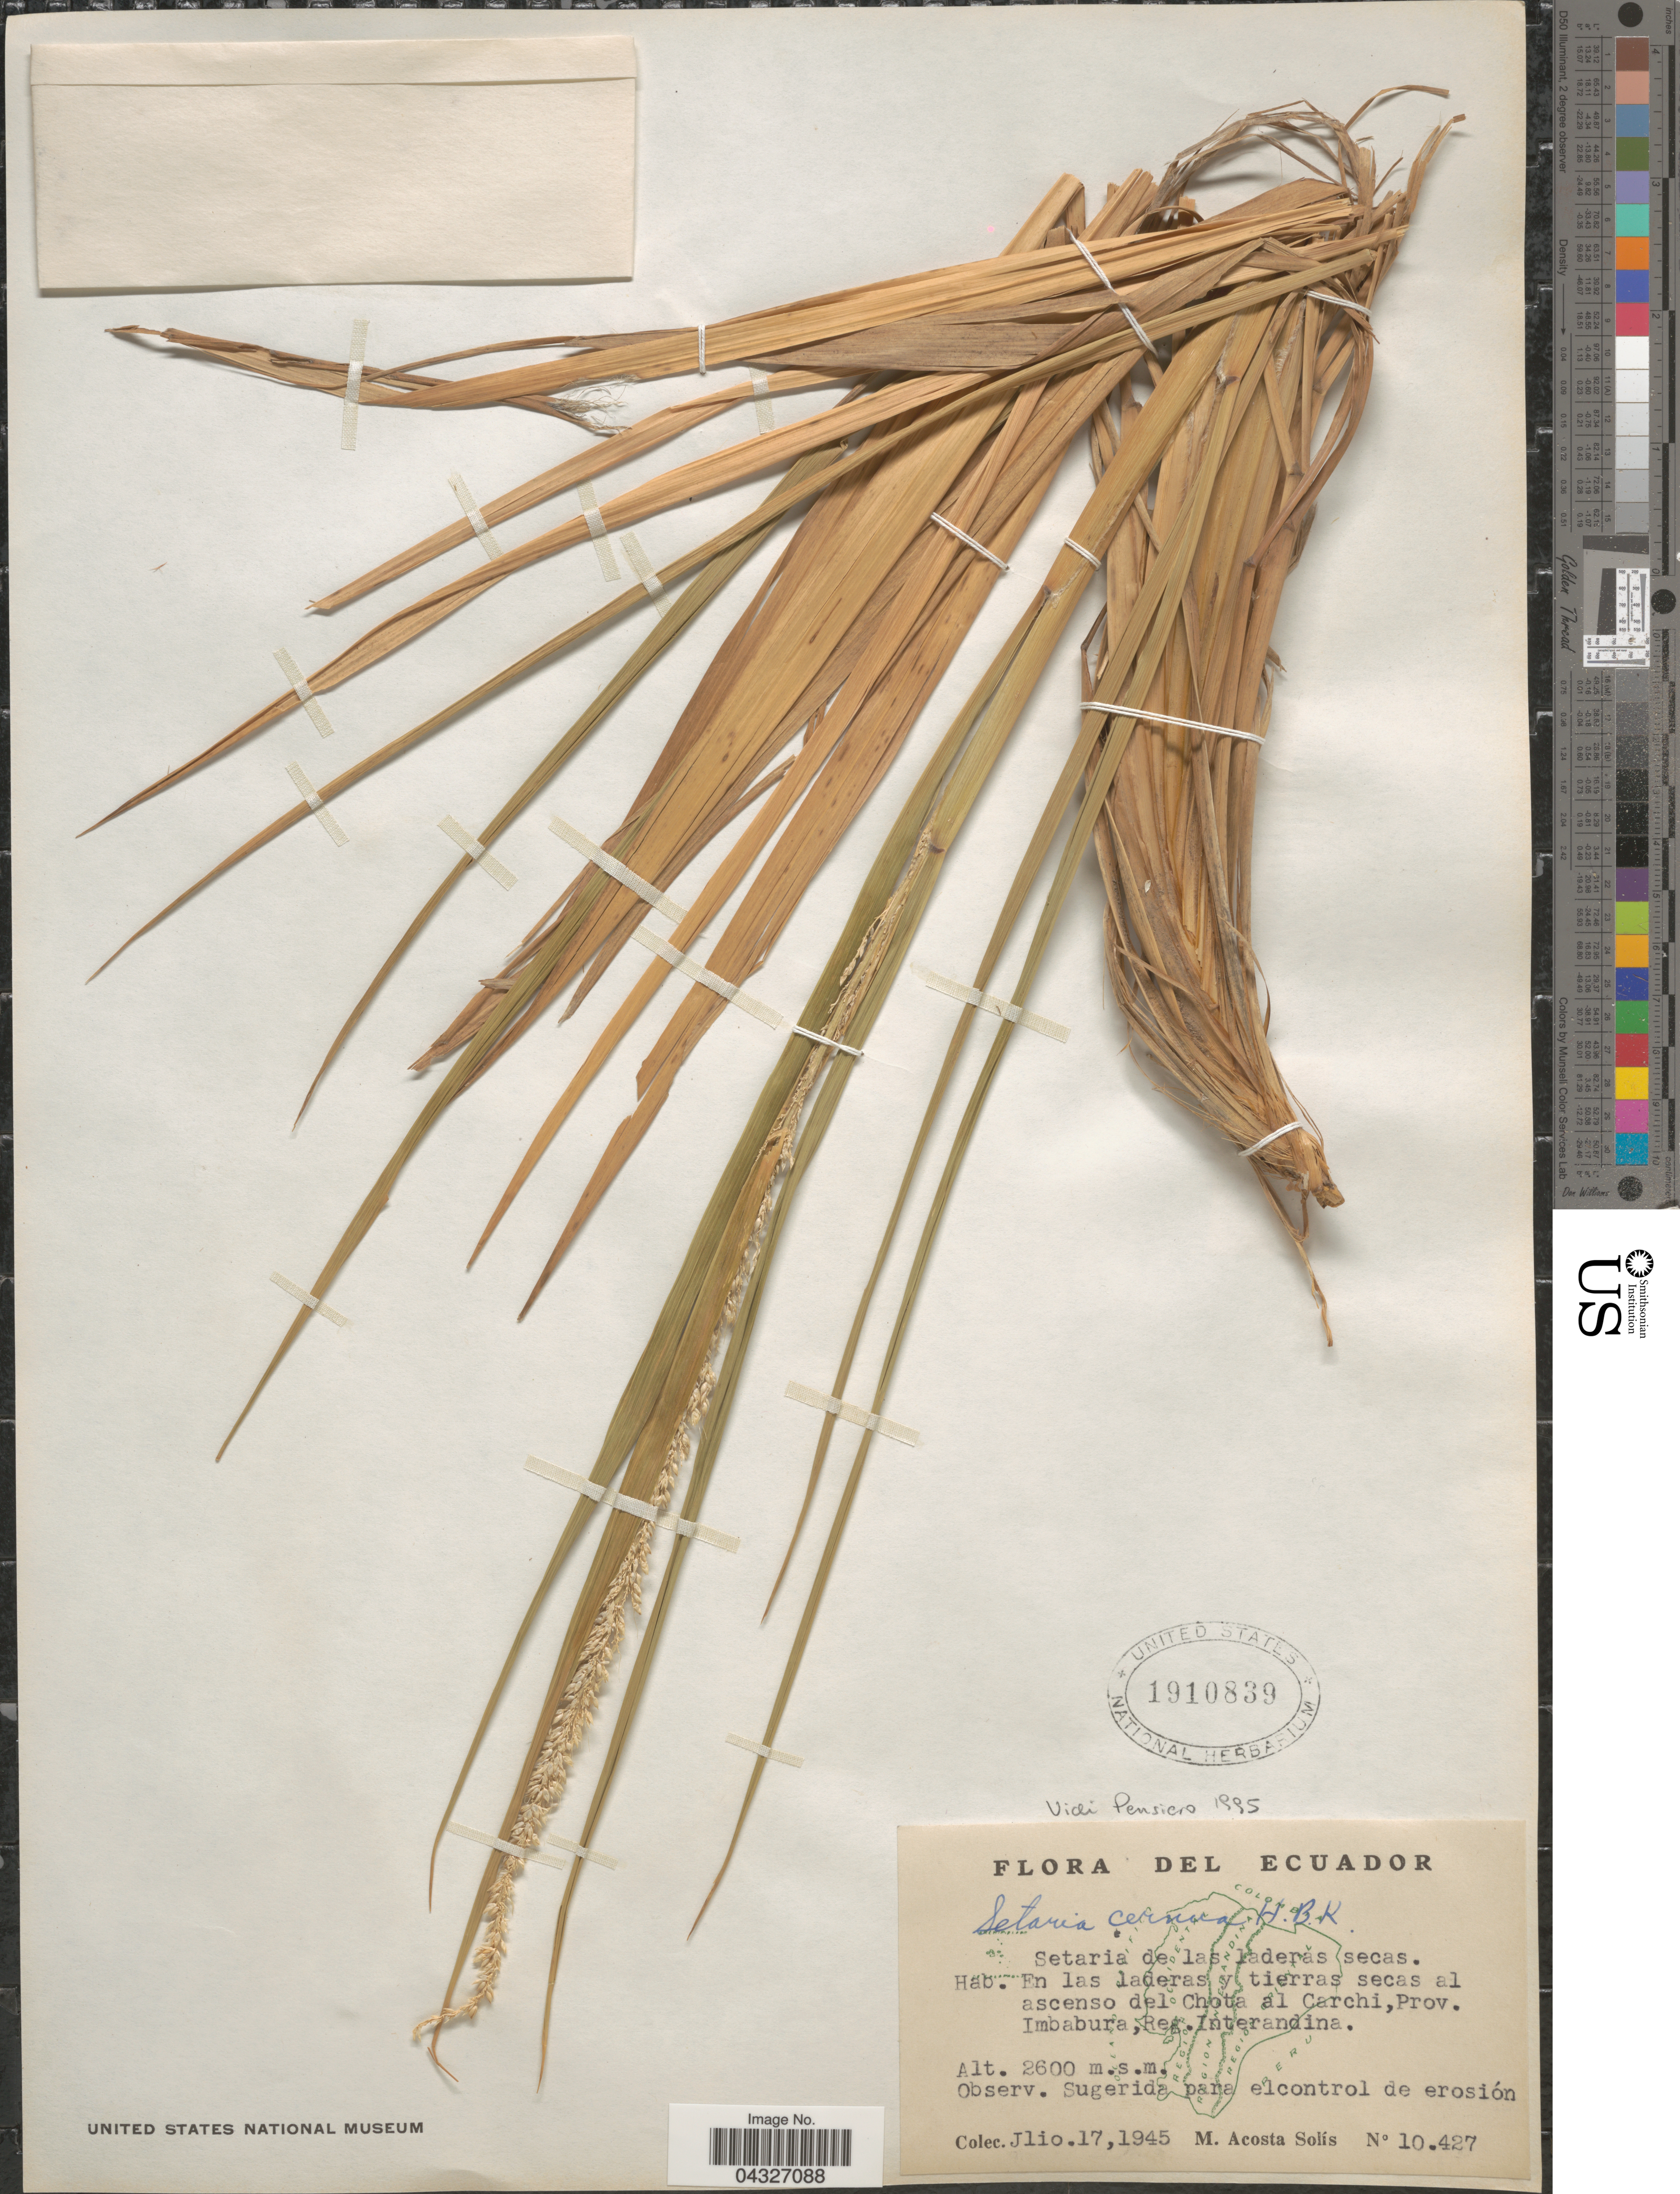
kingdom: Plantae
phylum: Tracheophyta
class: Liliopsida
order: Poales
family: Poaceae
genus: Setaria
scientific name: Setaria cernua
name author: Kunth in Humb.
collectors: M. Acosta Solis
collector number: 10427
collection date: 1945-07-17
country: Ecuador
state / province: Imbabura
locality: En las laderas y tierras secas al ascenso del Chota al Carchi, Reg. Interandina.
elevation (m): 2600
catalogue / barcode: US 1910839